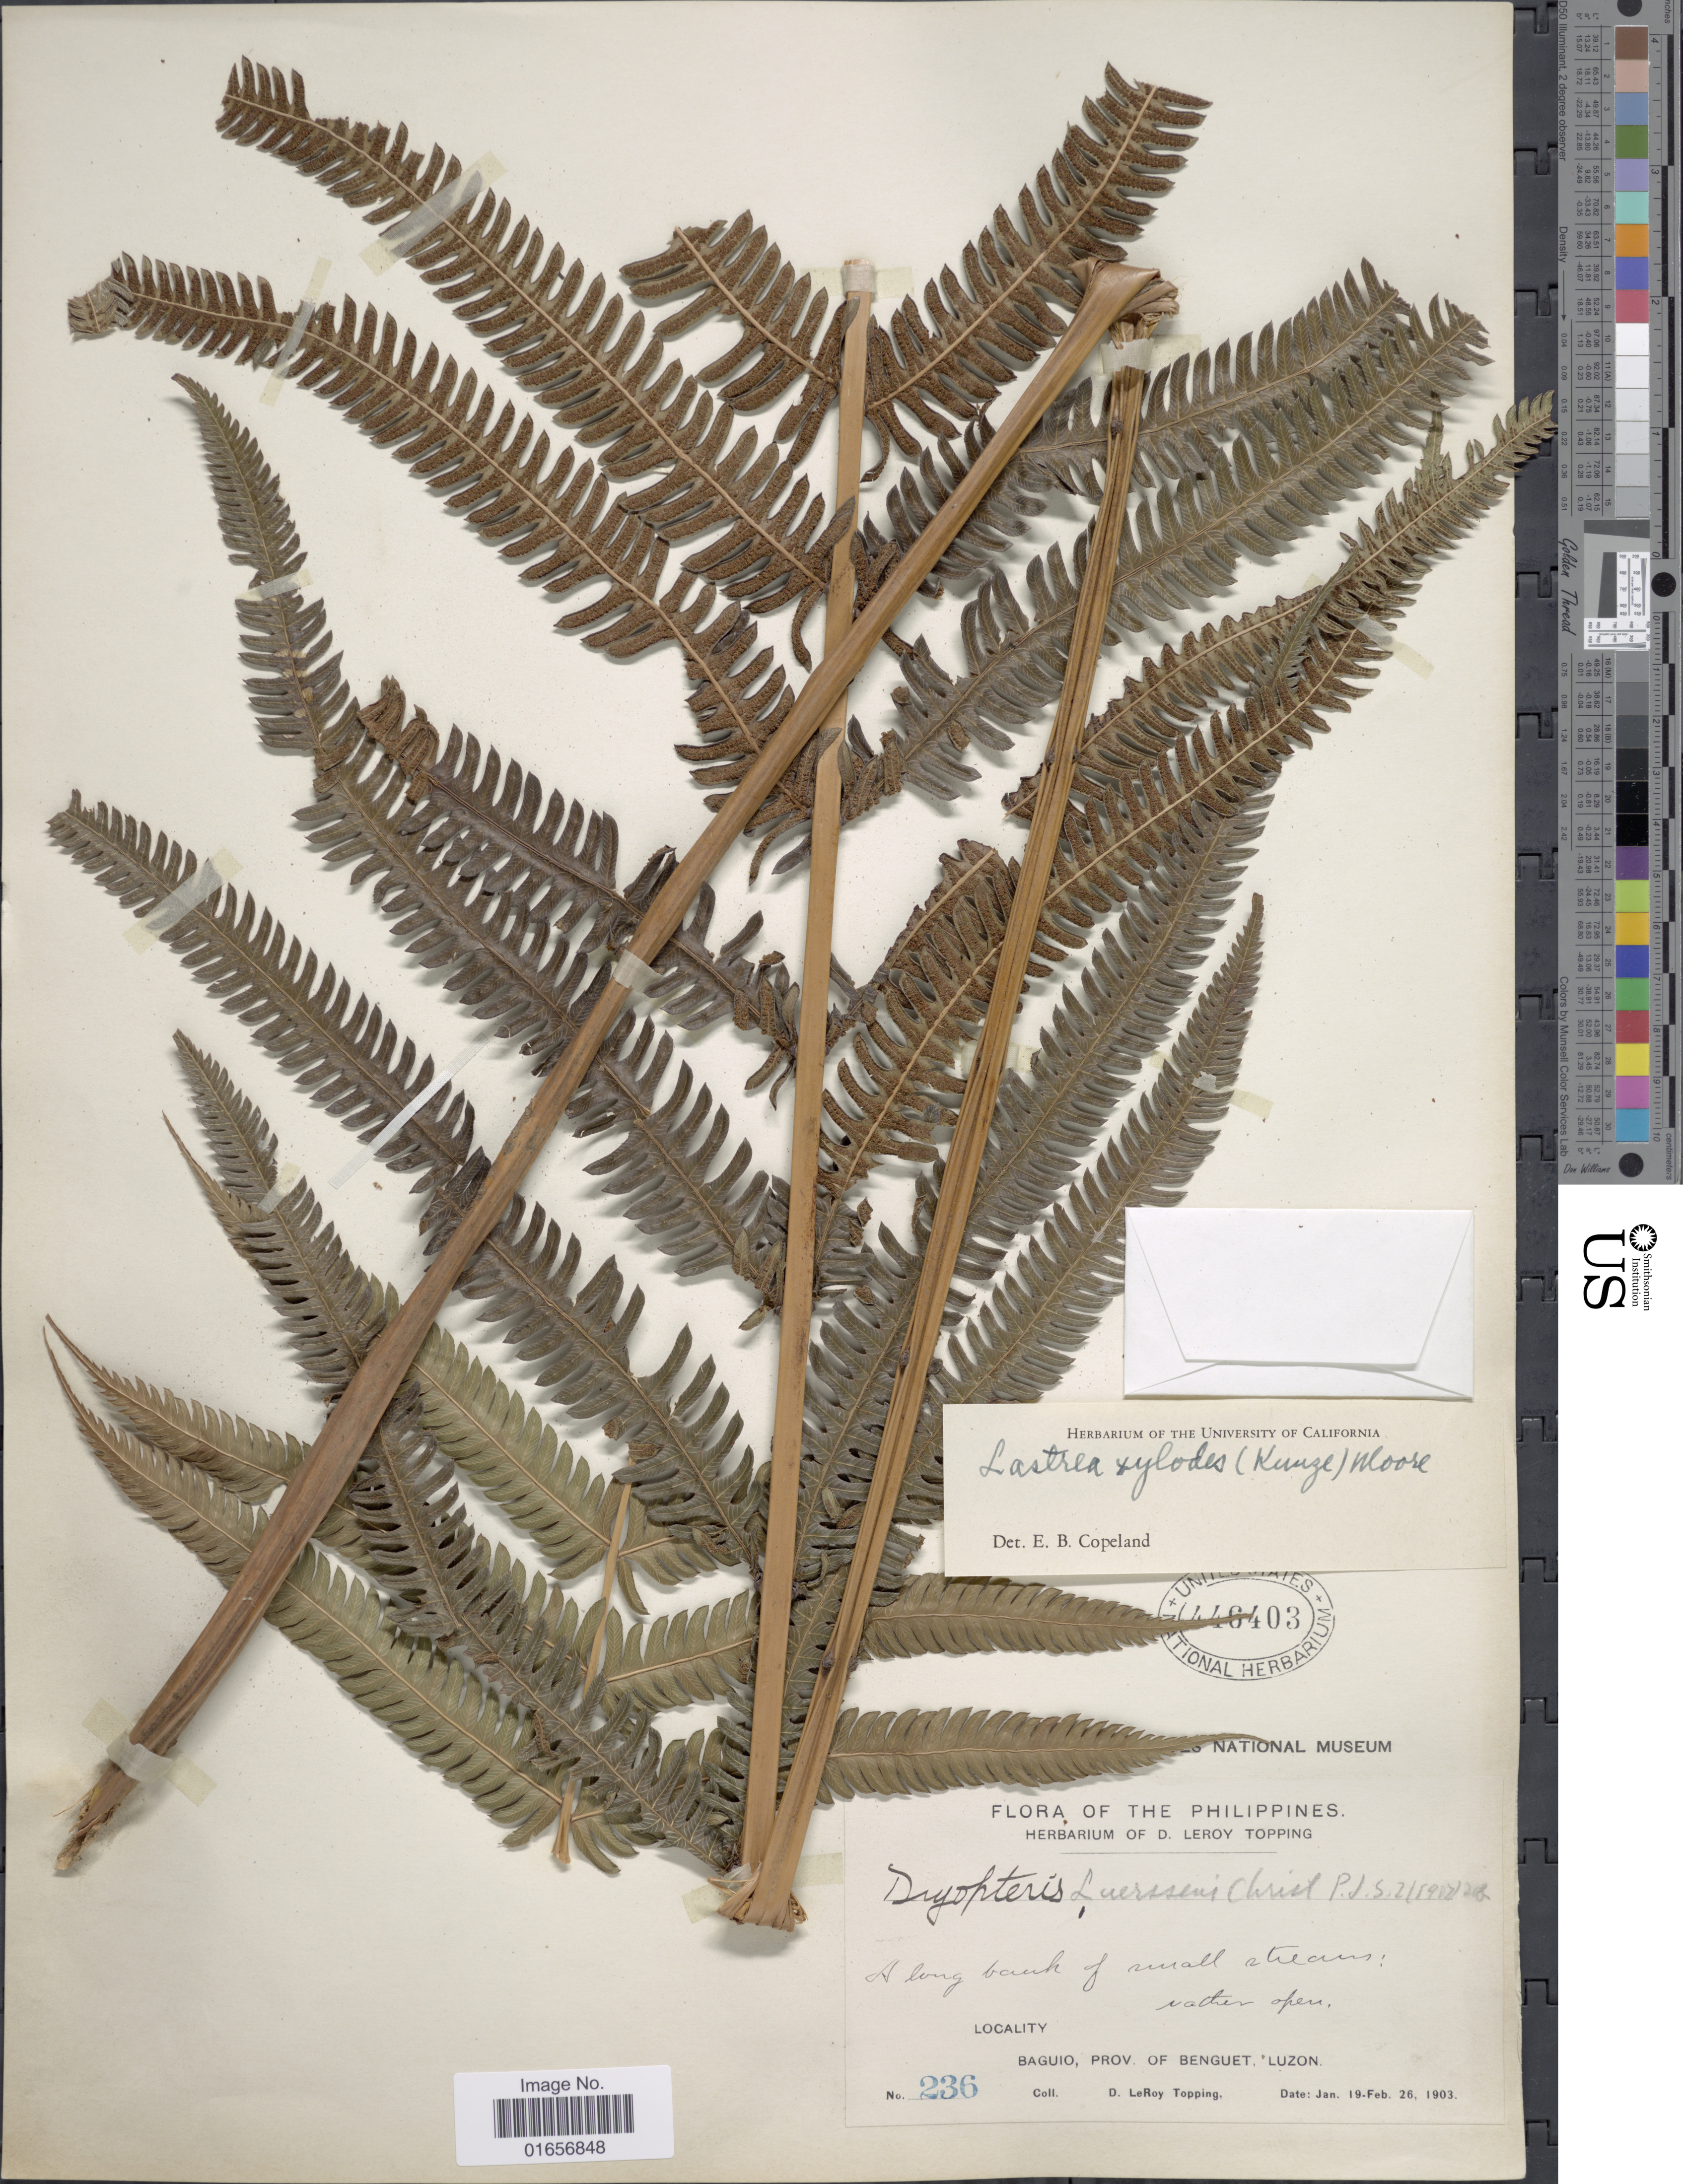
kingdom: Plantae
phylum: Tracheophyta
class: Polypodiopsida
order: Polypodiales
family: Thelypteridaceae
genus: Pseudocyclosorus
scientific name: Pseudocyclosorus tylodes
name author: (Kunze) Ching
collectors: D. L. Topping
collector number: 236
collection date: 1903-01-19/1903-02-26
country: Philippines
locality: Baguio, Prov. of Benguet, Luzon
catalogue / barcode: US 446403